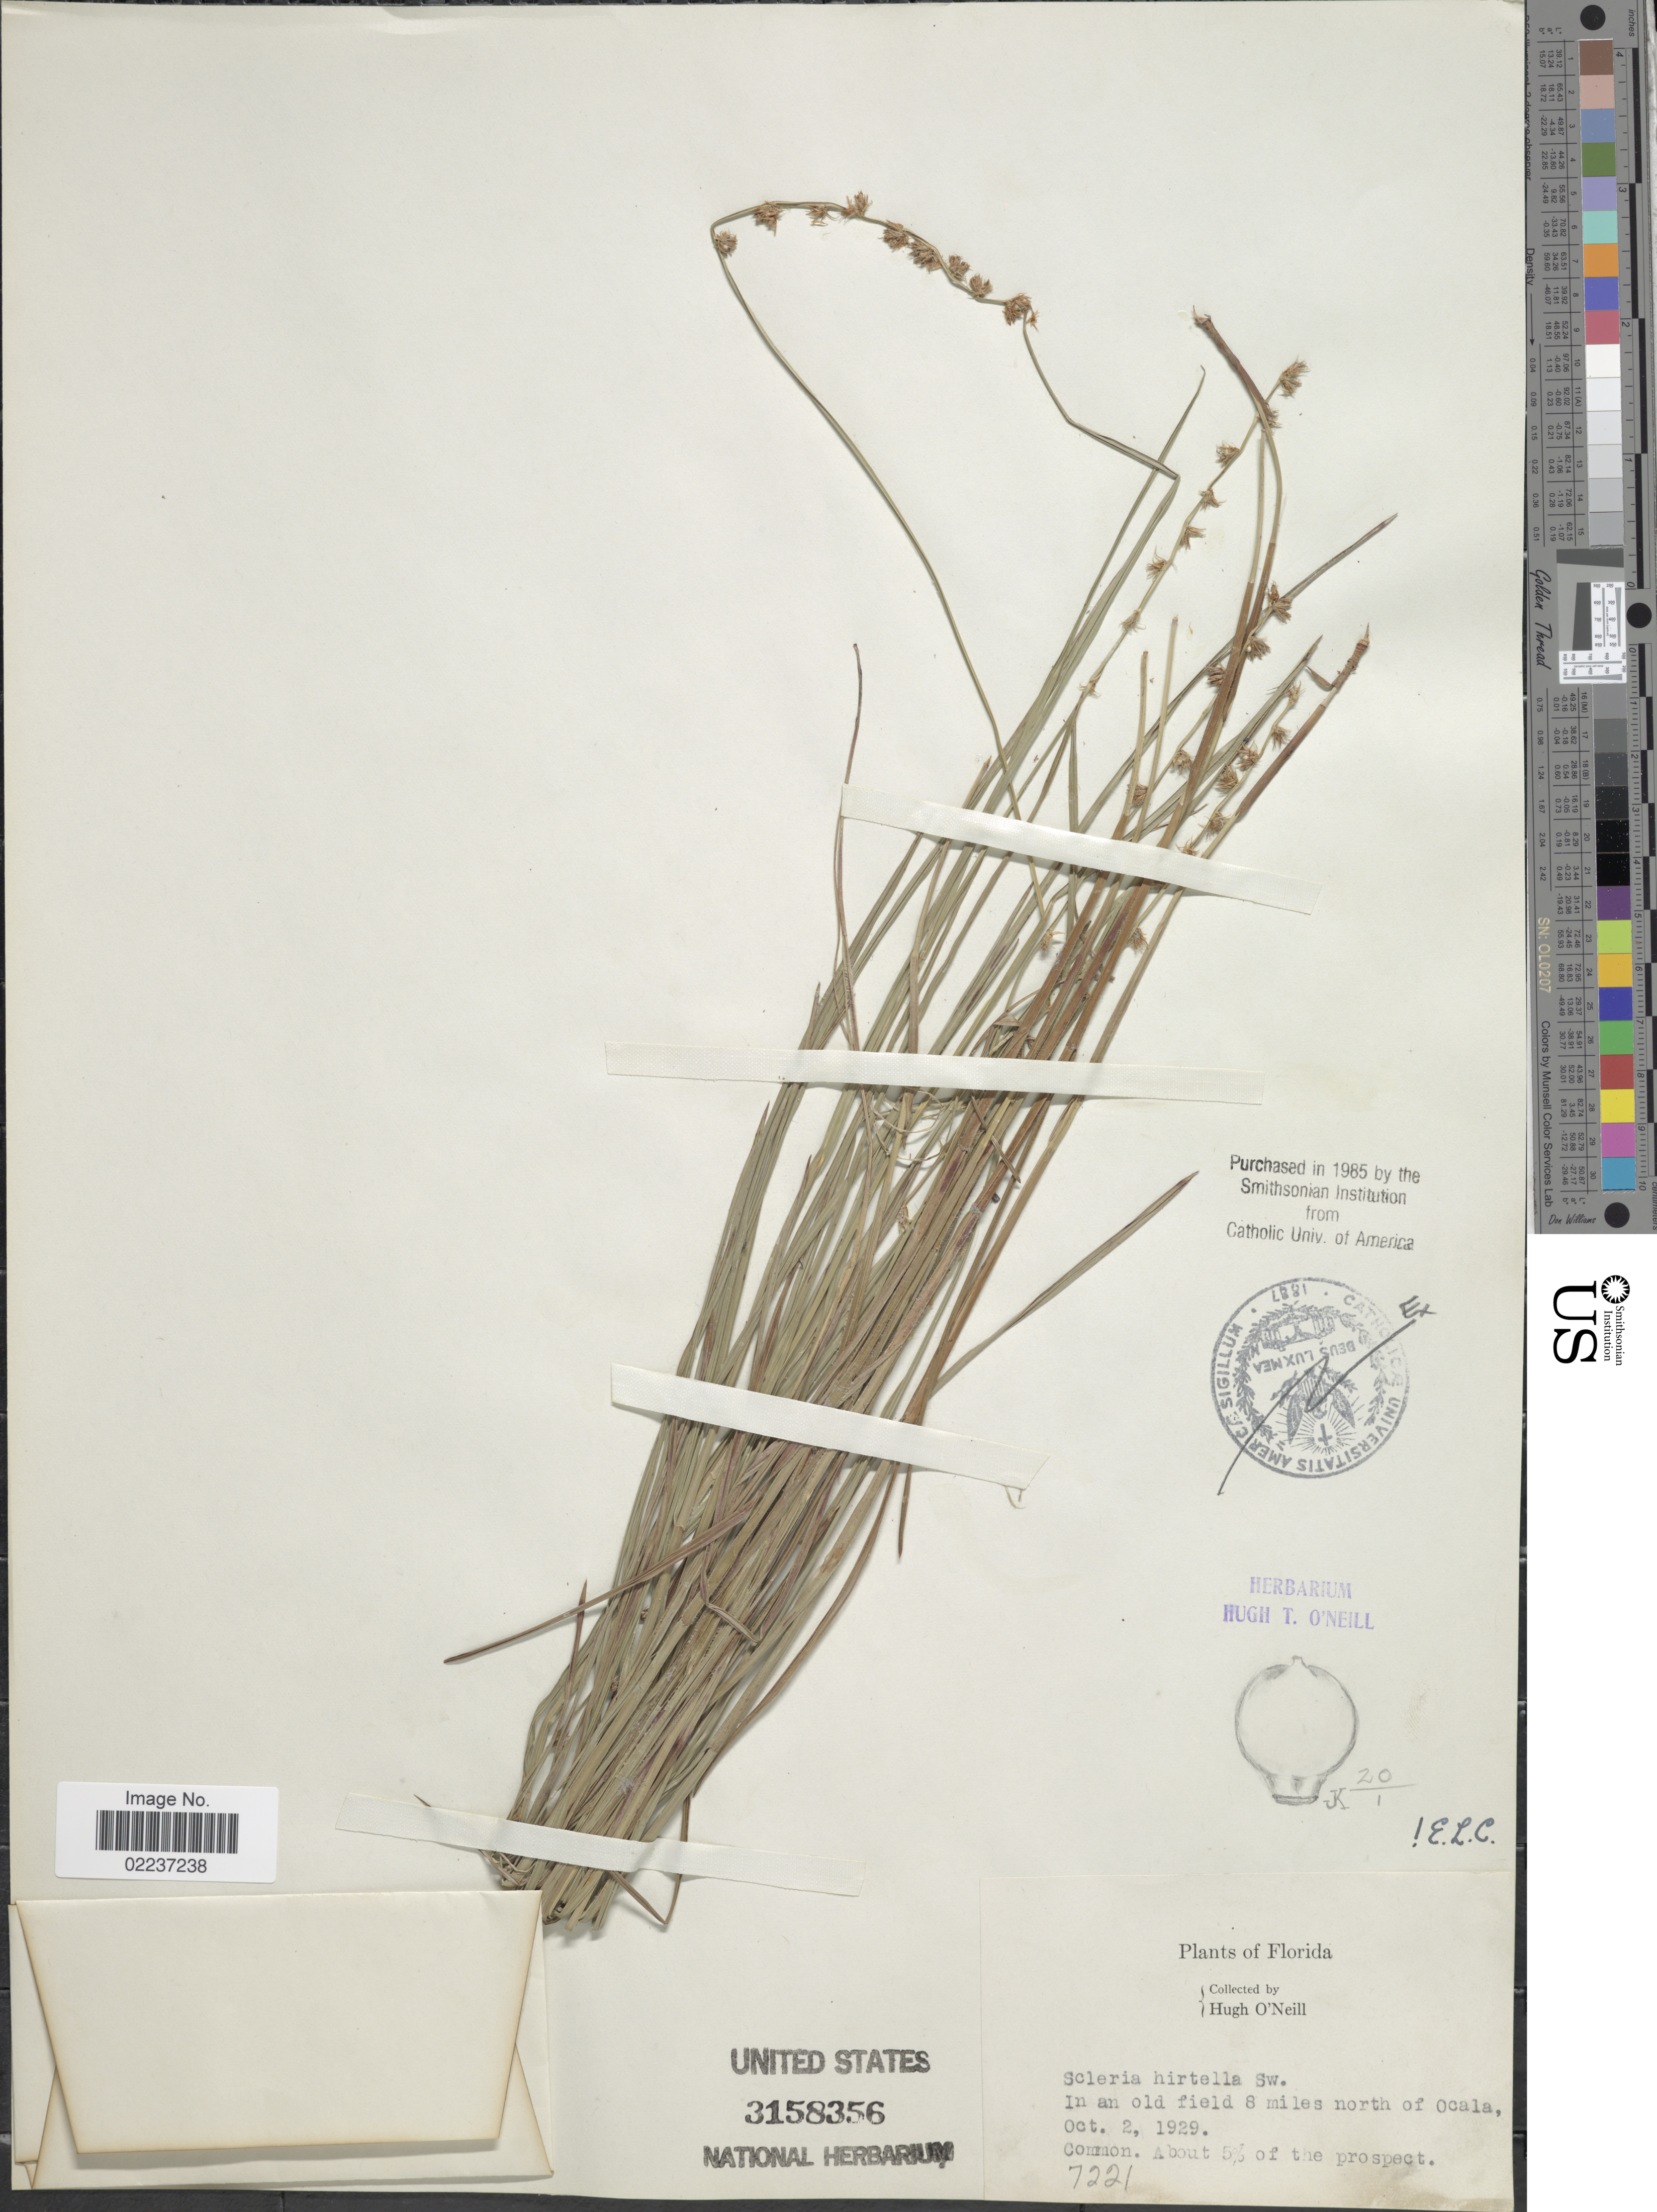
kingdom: Plantae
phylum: Tracheophyta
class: Liliopsida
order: Poales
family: Cyperaceae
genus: Scleria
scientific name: Scleria hirtella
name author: Sw.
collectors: H. O'Neill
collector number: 7221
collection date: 1929-10-02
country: United States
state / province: Florida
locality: In an old field 8 miles north of Ocala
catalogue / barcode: US 3158356